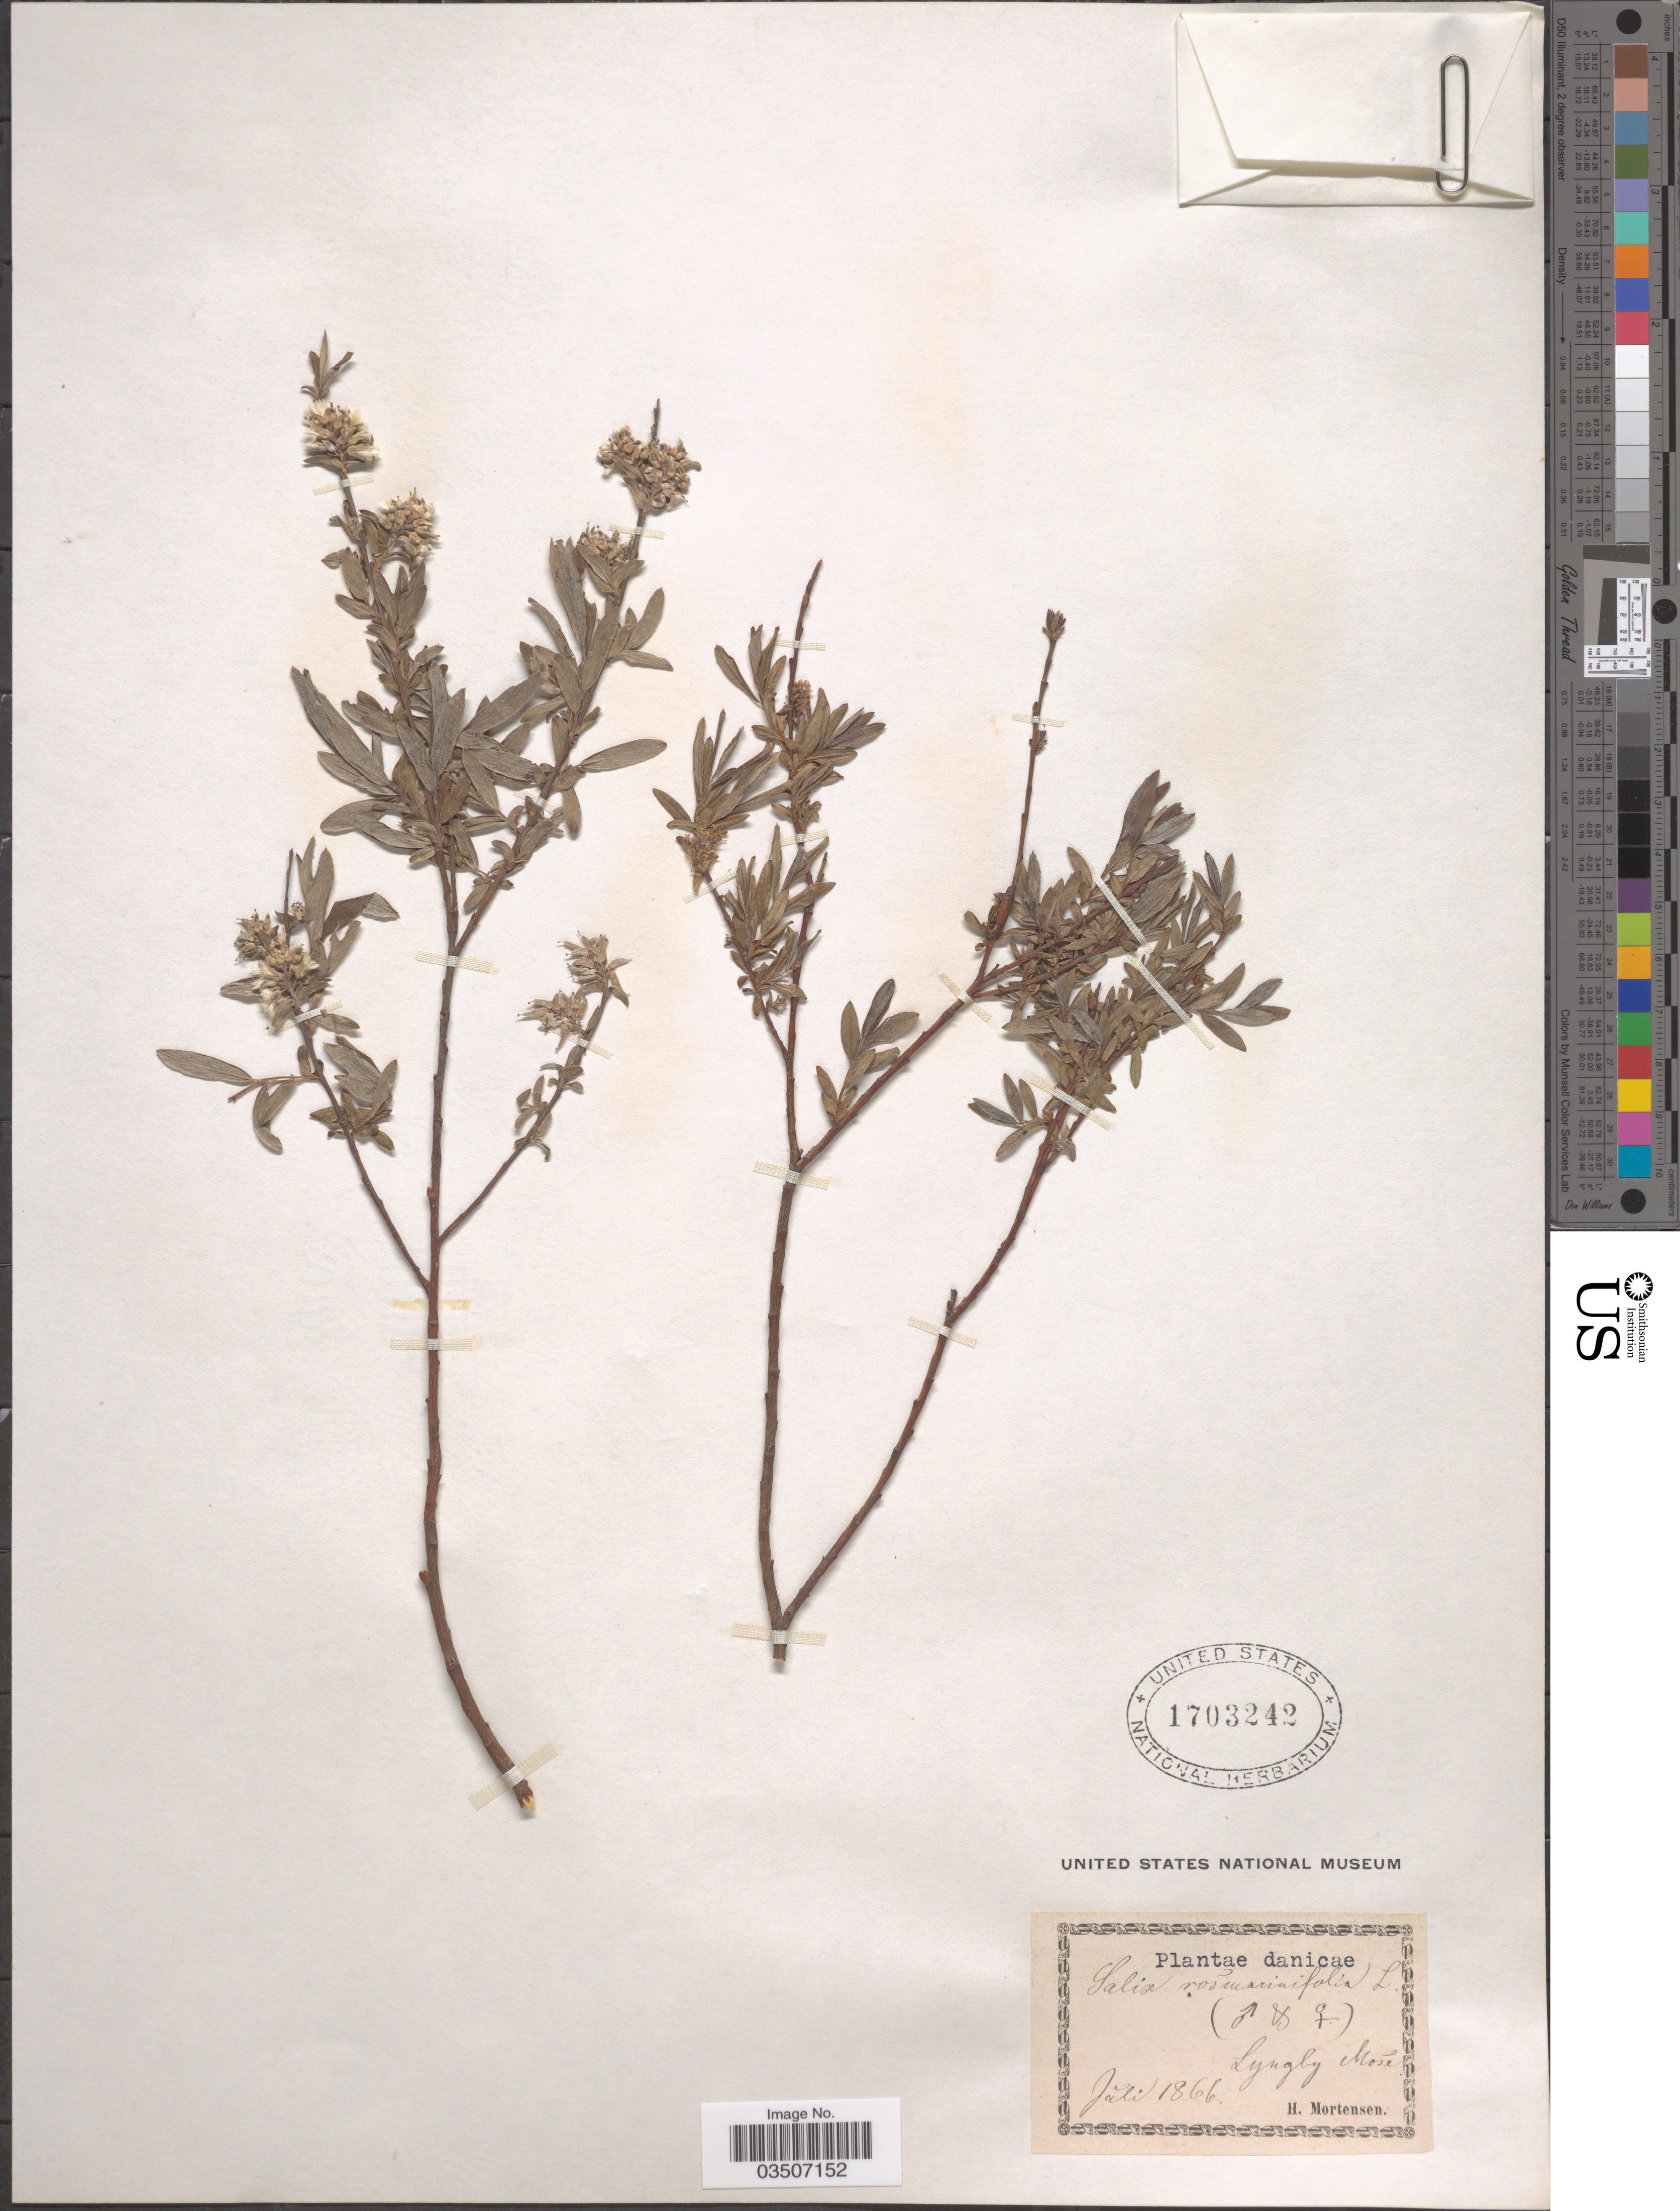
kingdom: Plantae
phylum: Tracheophyta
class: Magnoliopsida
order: Malpighiales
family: Salicaceae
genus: Salix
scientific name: Salix rosmarinifolia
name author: L.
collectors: H. Mortensen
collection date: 1866-07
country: Denmark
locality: Danicae, Lyngby Mosé.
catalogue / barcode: US 1703242